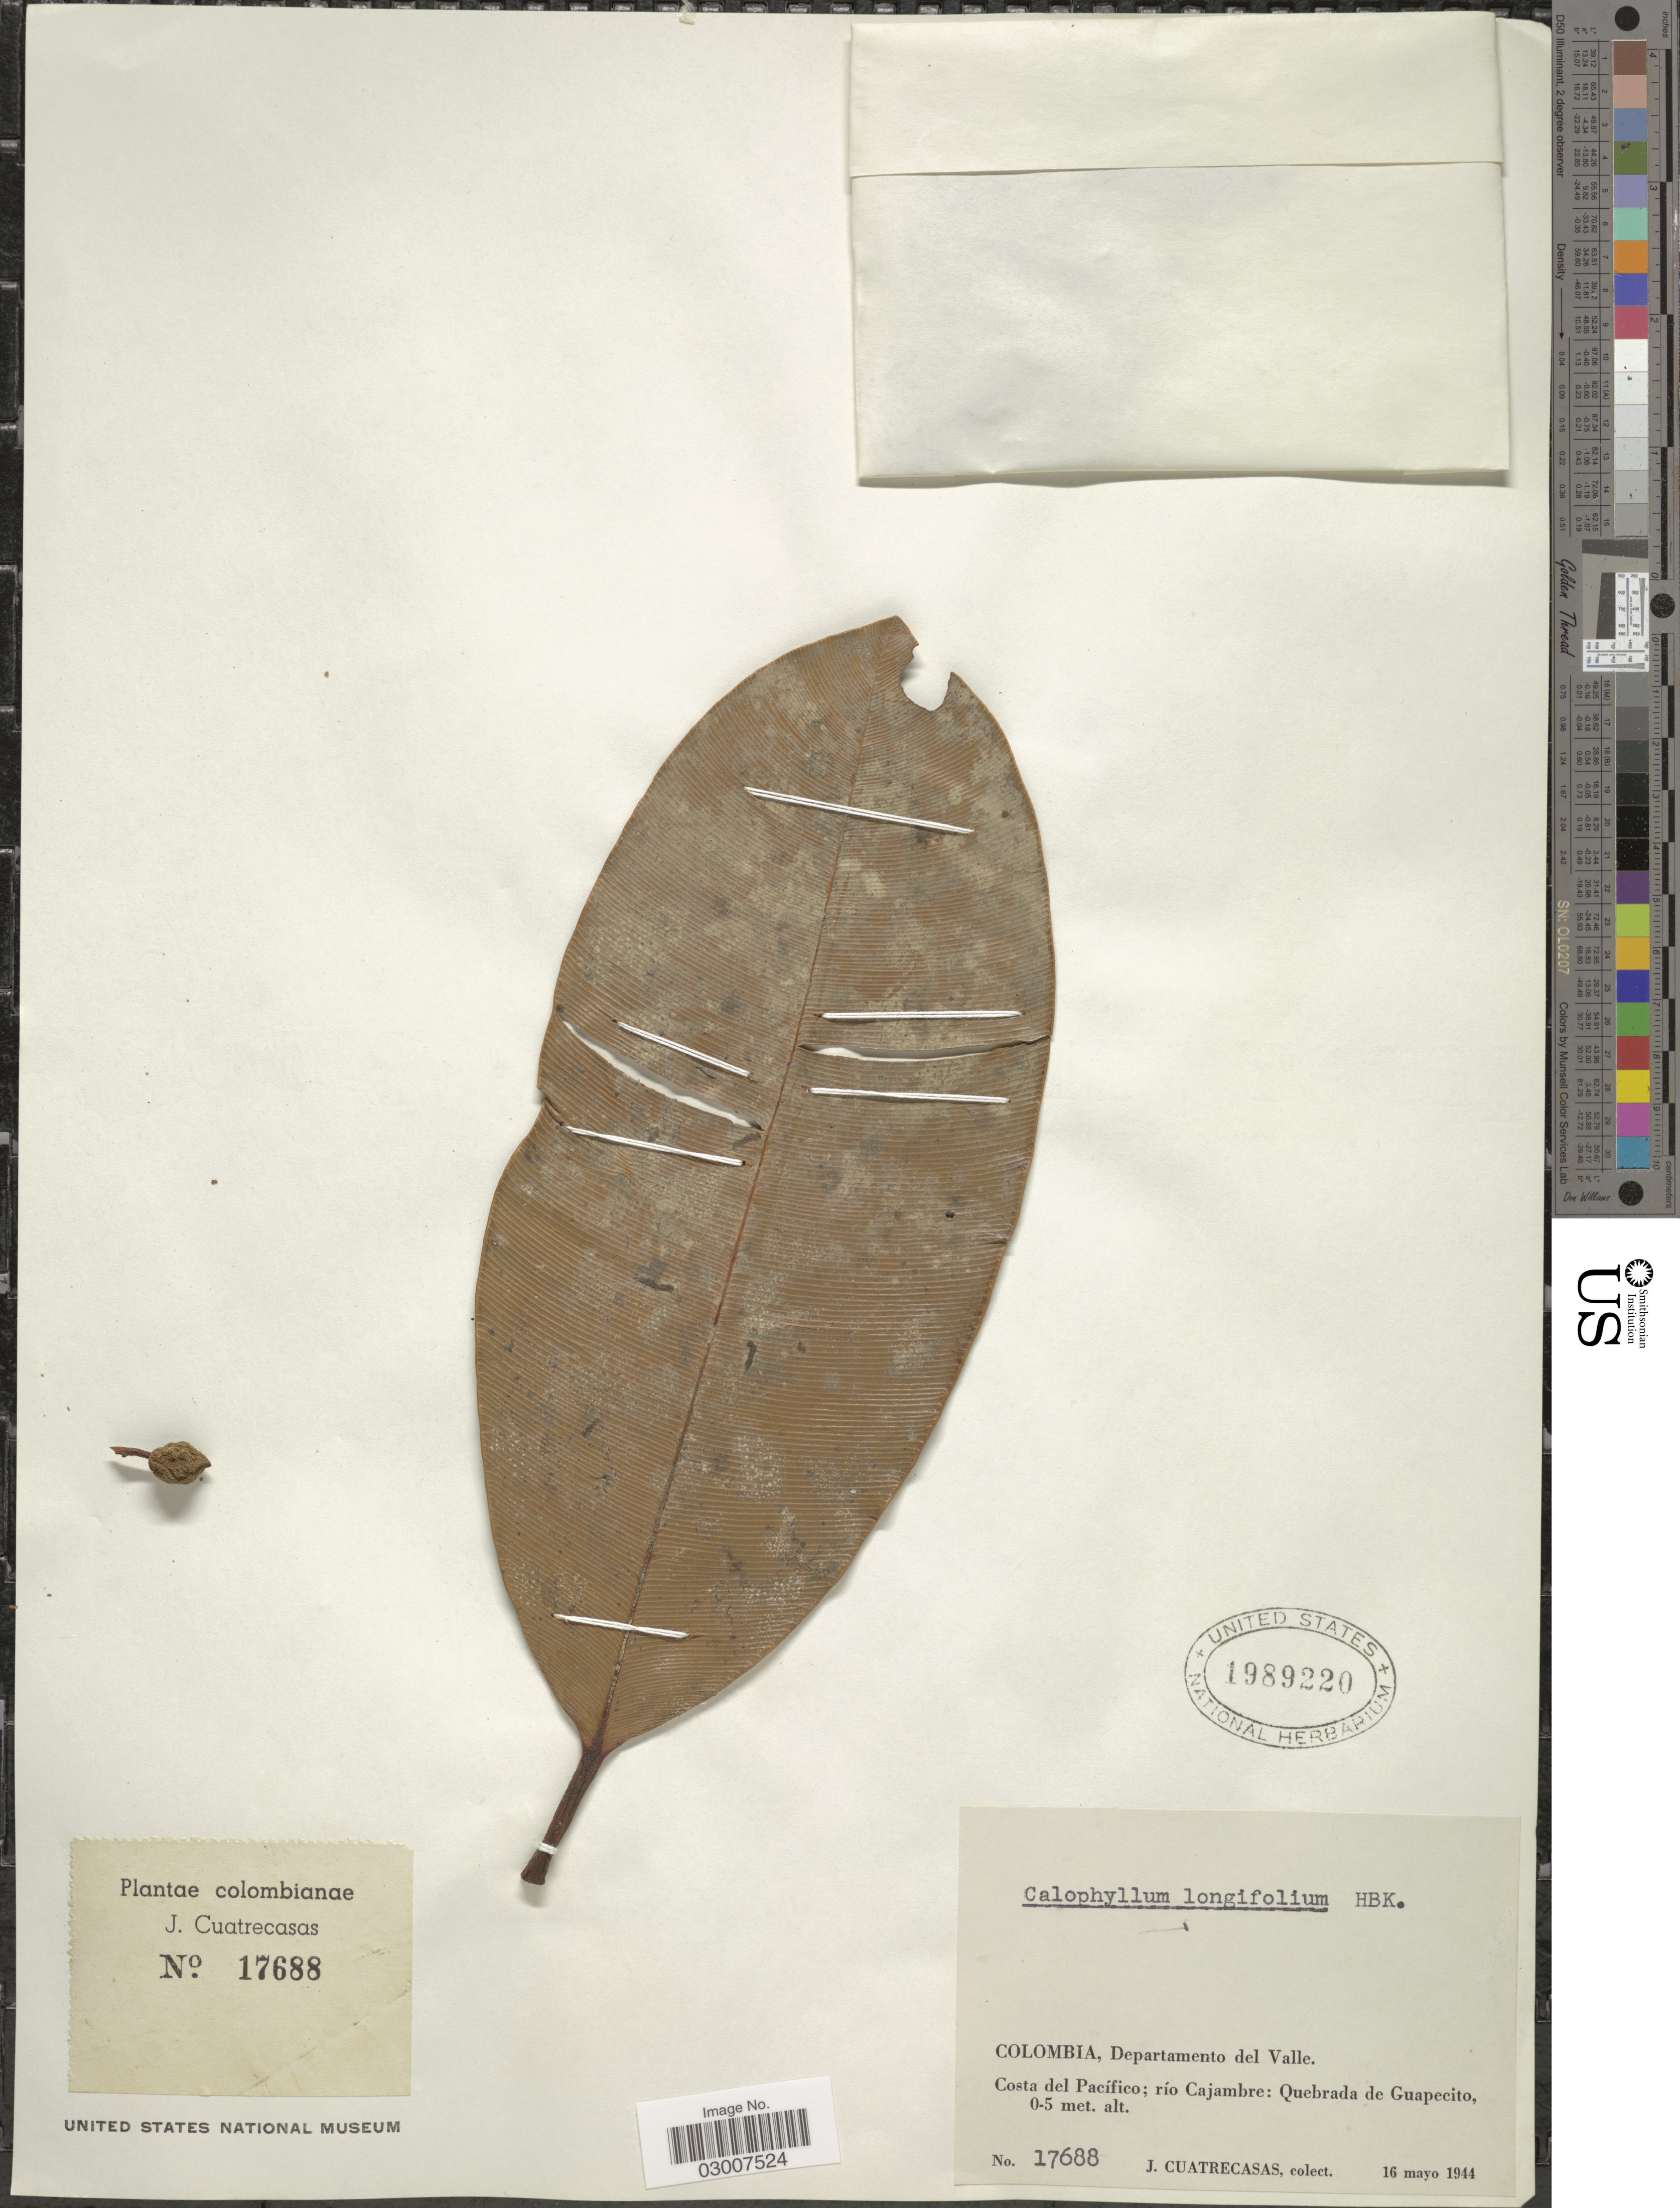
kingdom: Plantae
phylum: Tracheophyta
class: Magnoliopsida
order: Malpighiales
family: Calophyllaceae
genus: Calophyllum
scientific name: Calophyllum longifolium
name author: Willd.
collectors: J. Cuatrecasas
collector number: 17688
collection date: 1944-05-16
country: Colombia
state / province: Valle del Cauca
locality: Costa del Pacífico; río Cajambre: Quebrada de Guapecito.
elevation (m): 0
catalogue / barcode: US 1989220